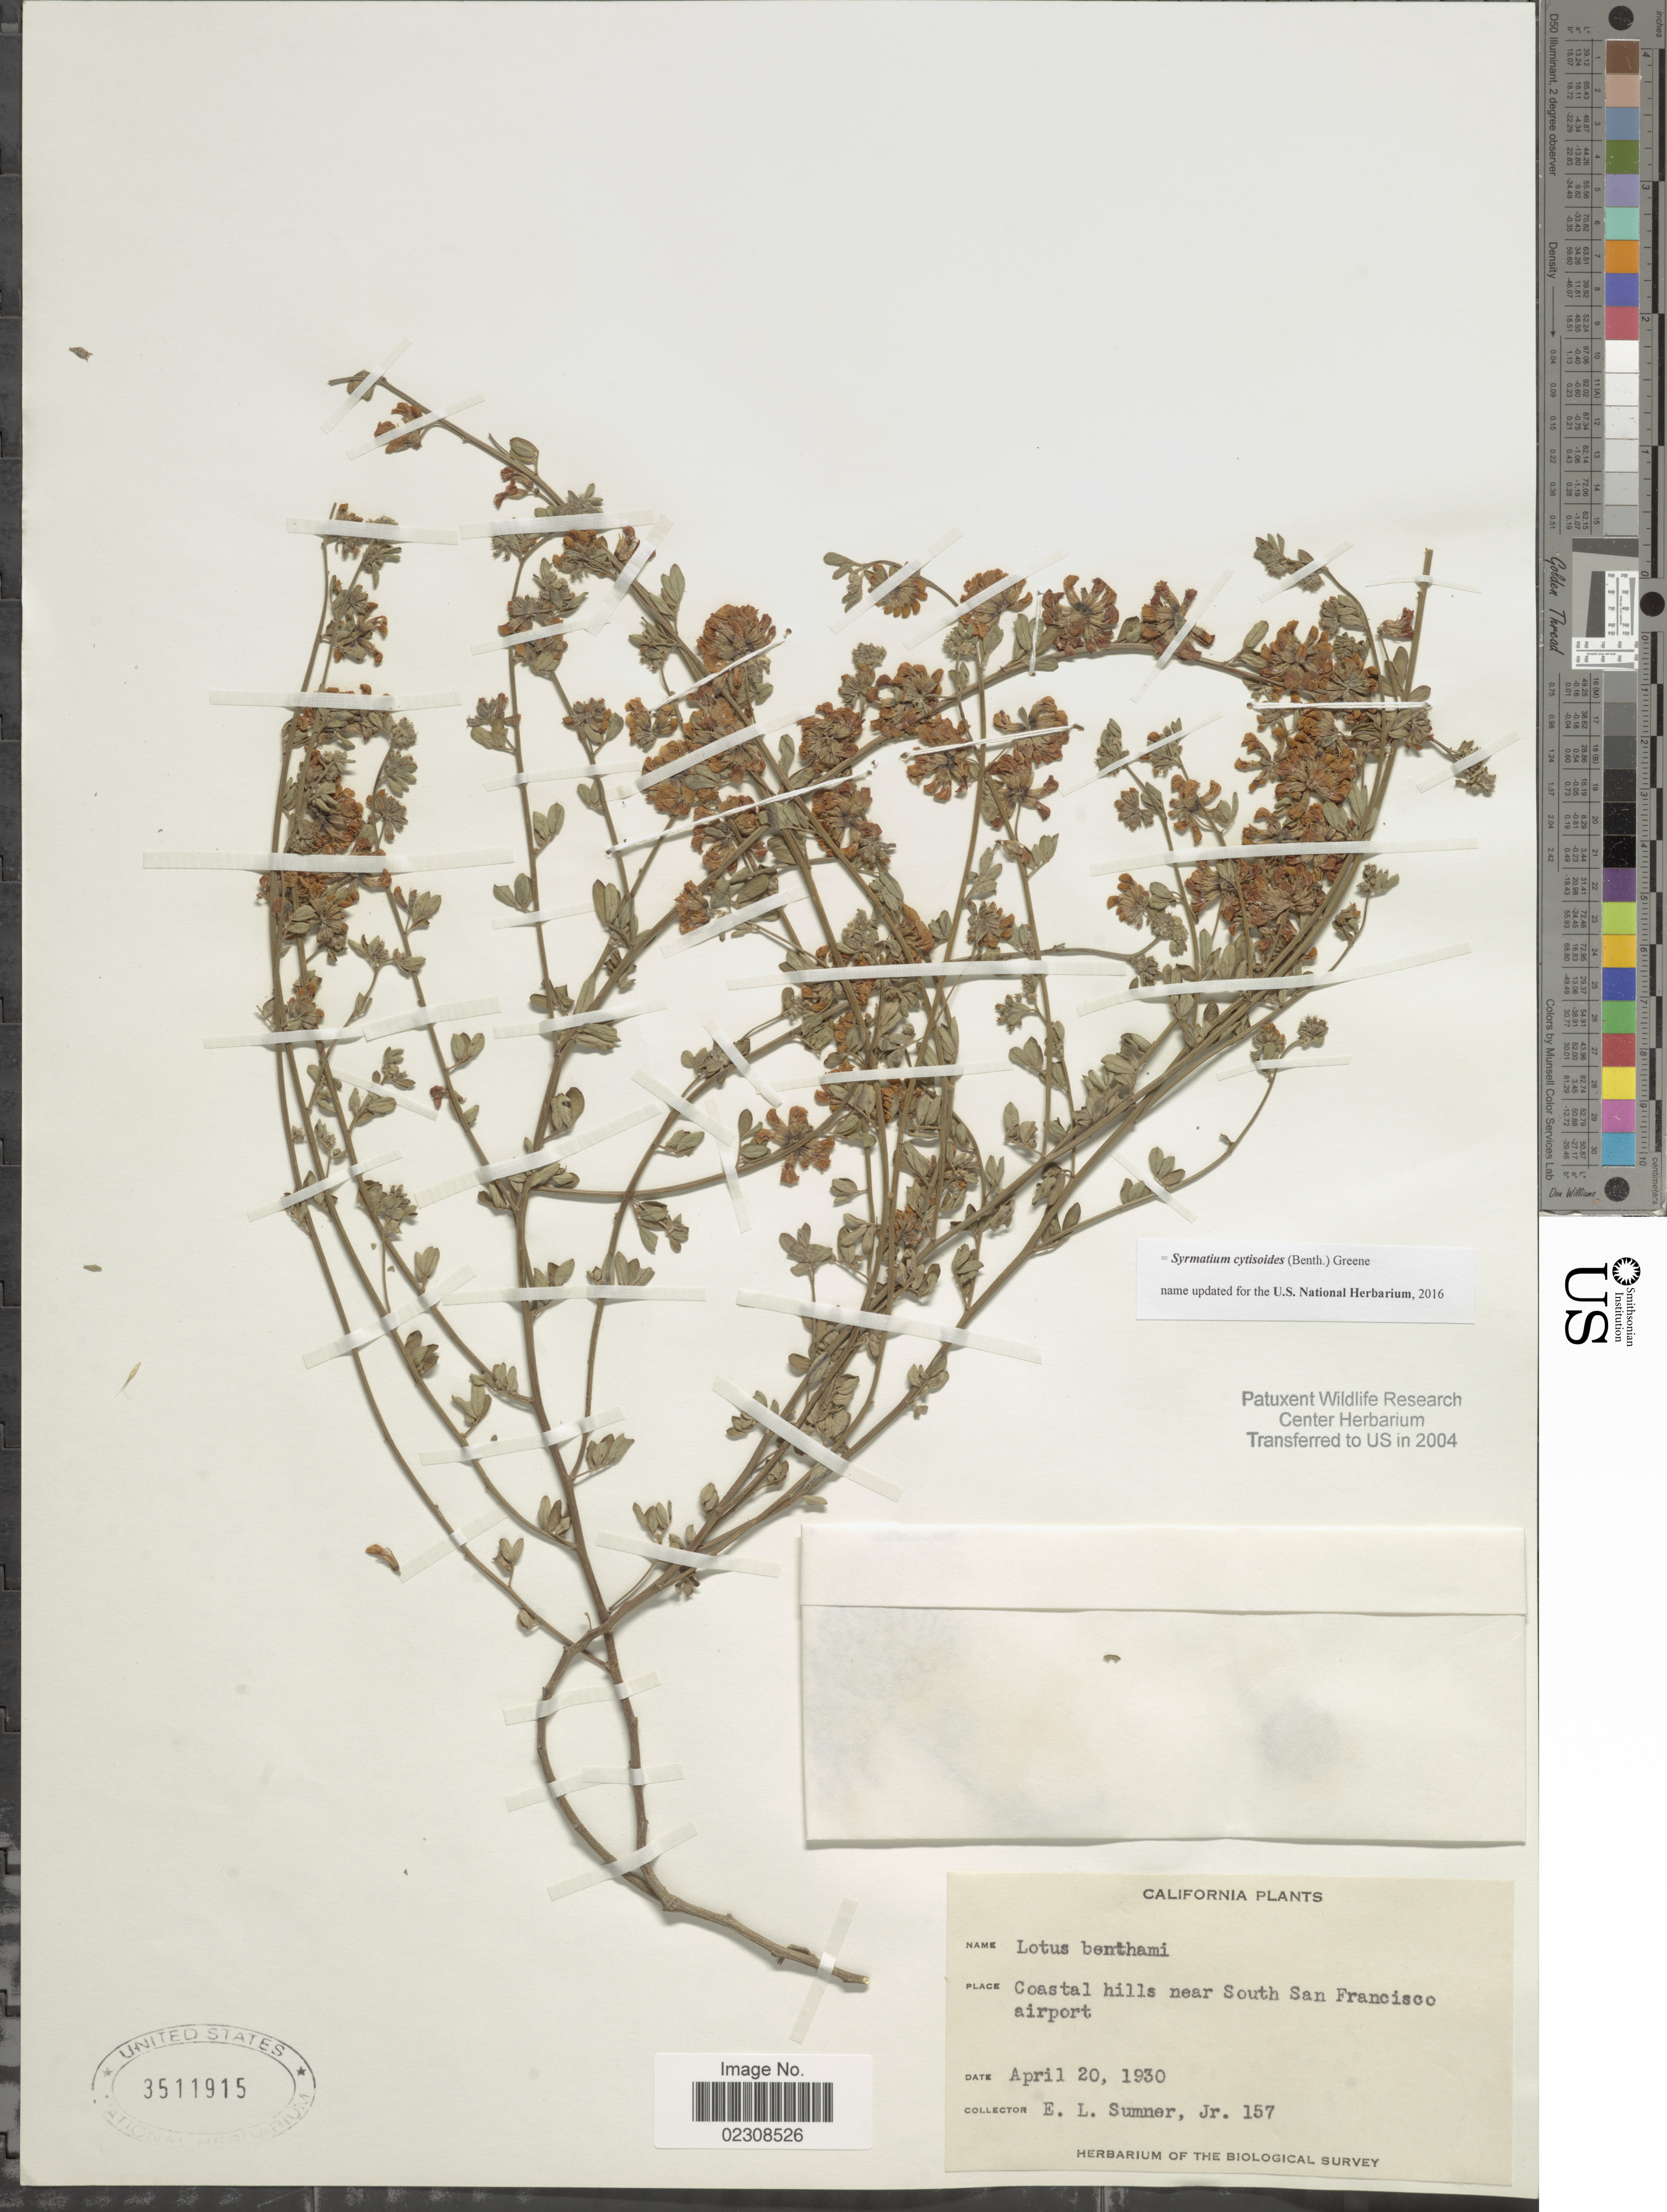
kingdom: Plantae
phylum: Tracheophyta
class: Magnoliopsida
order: Fabales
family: Fabaceae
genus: Syrmatium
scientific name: Syrmatium cytisoides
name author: (Benth.) Greene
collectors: E. Sumner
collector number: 157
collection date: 1930-04-20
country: United States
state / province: California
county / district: San Francisco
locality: Coastal hills near South San Francisco airport.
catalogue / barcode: US 3511915